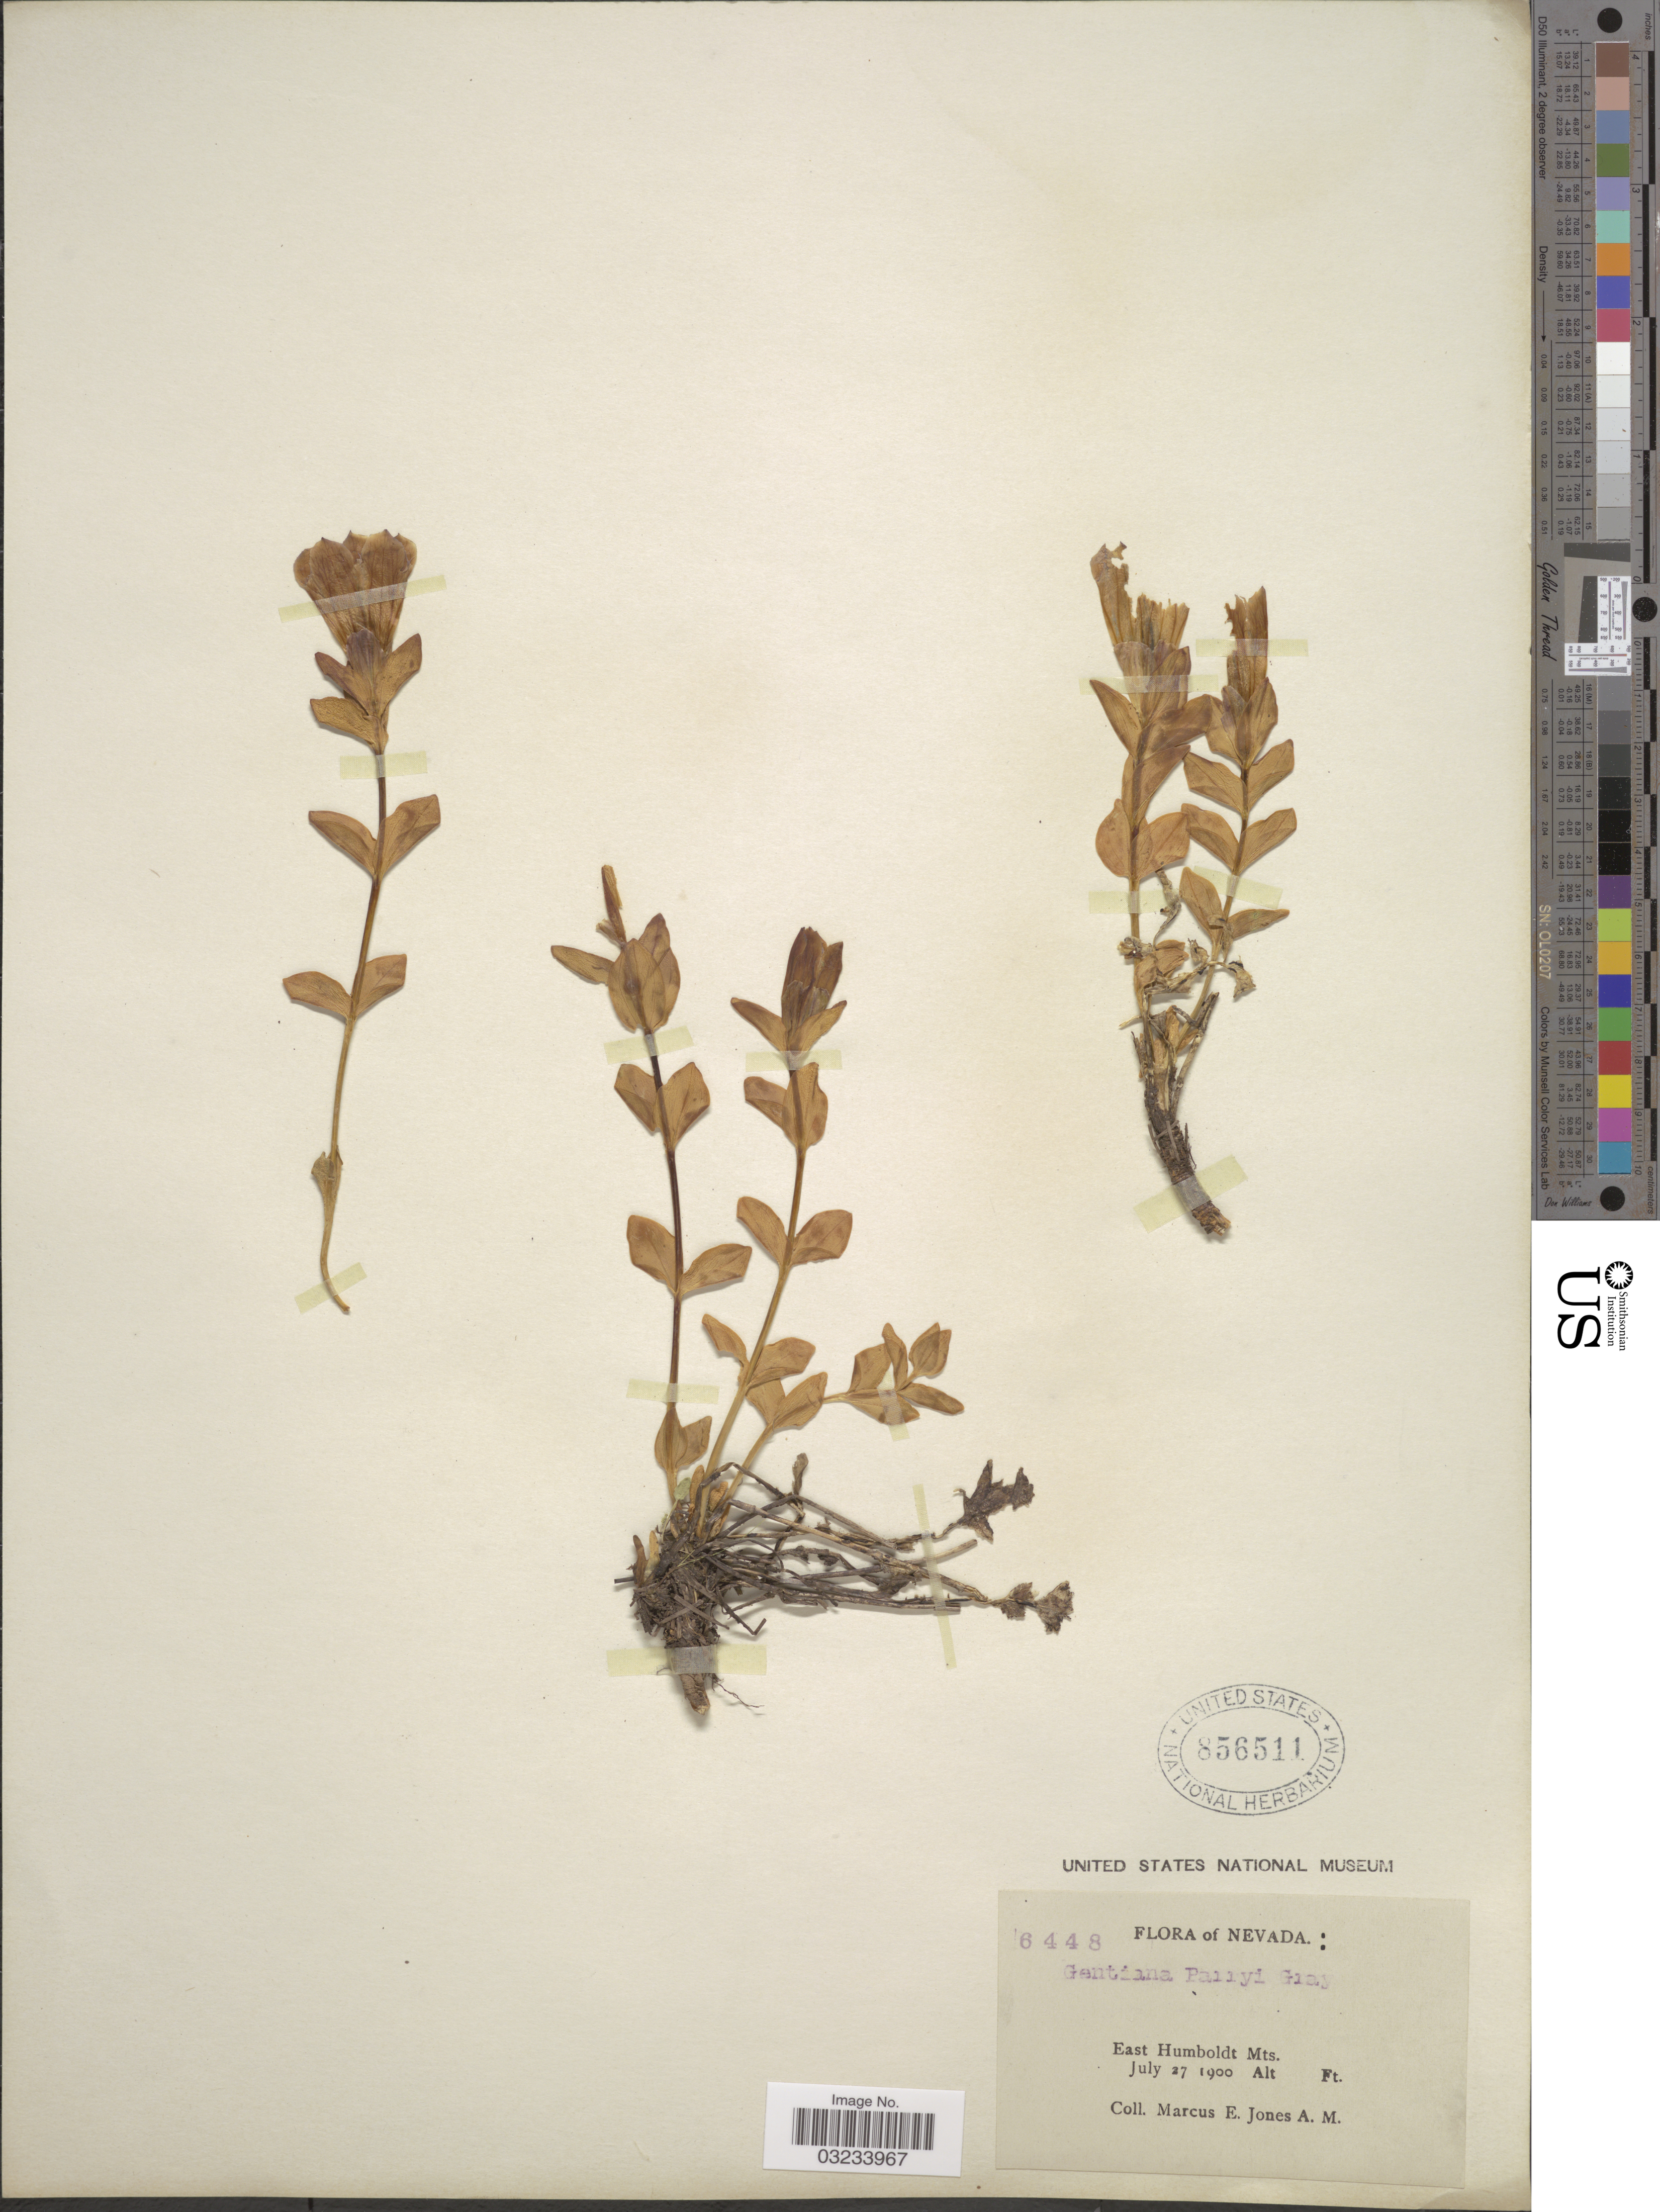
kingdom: Plantae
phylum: Tracheophyta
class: Magnoliopsida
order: Gentianales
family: Gentianaceae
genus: Gentiana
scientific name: Gentiana calycosa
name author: Griseb.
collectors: M. E. Jones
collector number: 6448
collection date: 1900-07-27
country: United States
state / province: Nevada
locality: East Humboldt Mts.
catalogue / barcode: US 856511